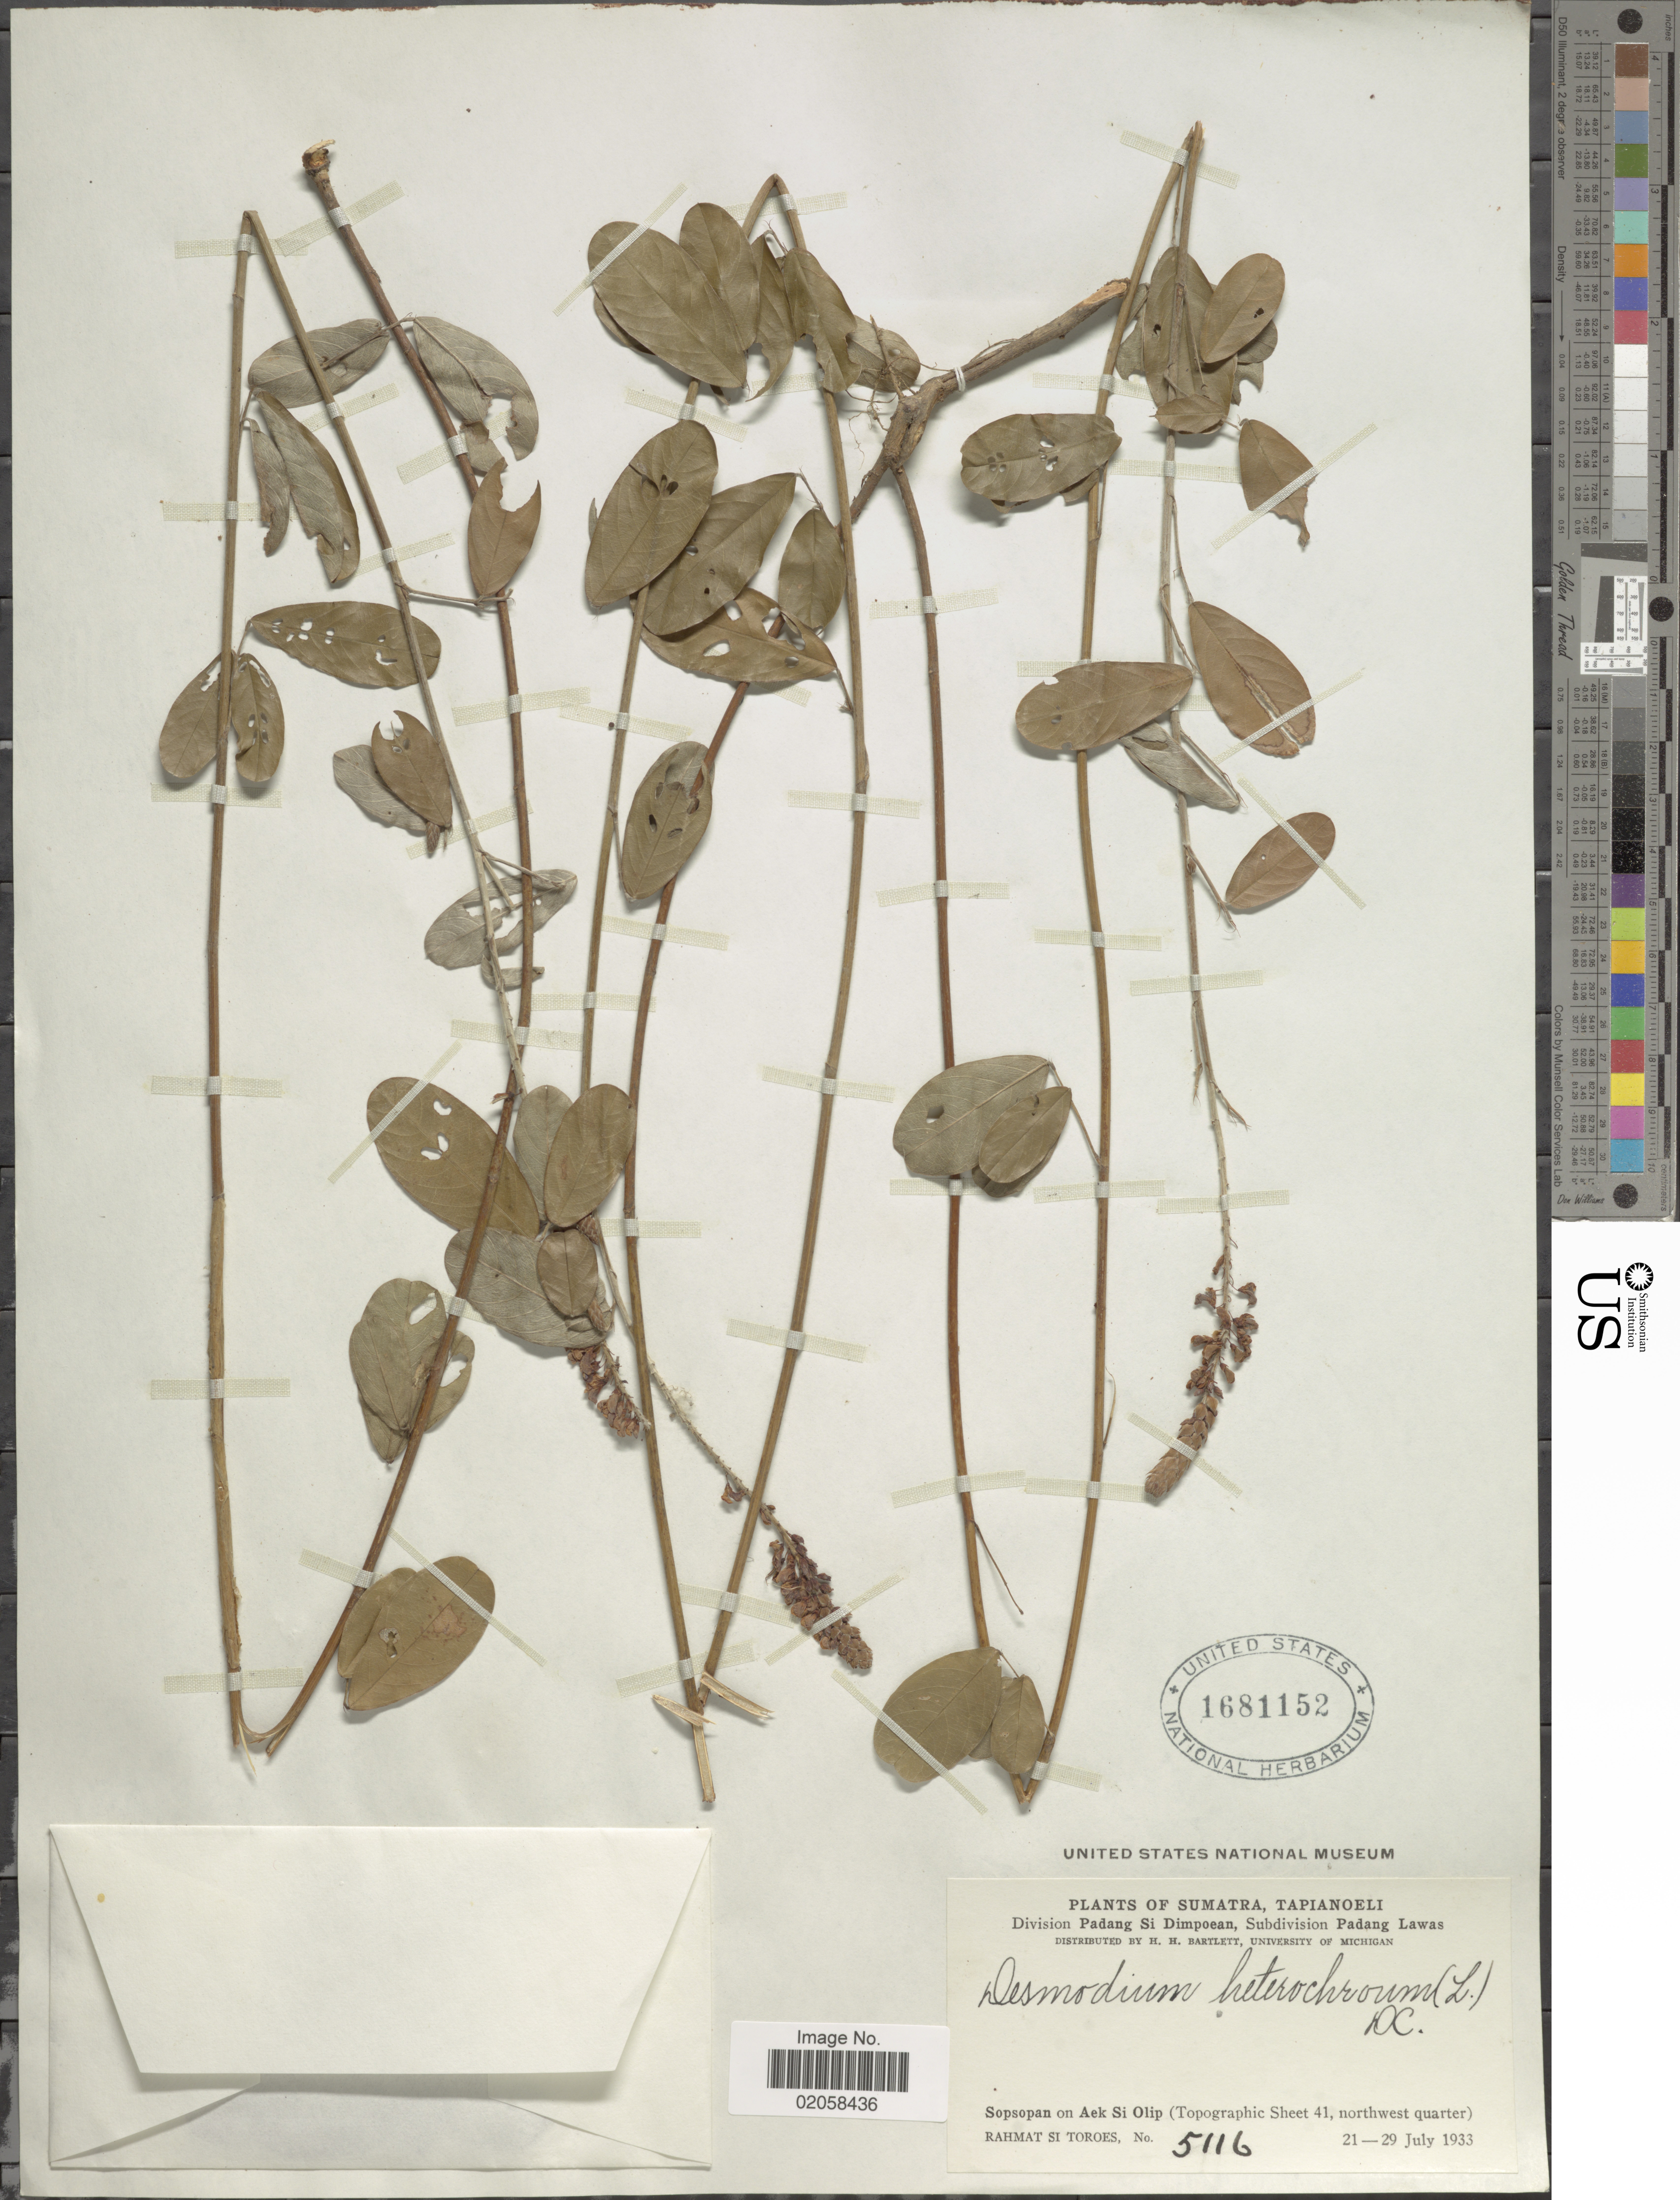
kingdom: Plantae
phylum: Tracheophyta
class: Magnoliopsida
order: Fabales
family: Fabaceae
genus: Grona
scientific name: Grona heterocarpos var. strigosa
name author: (Meeuwen) H. Ohashi & K. Ohashi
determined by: Strong, Mark T., (BOT), Smithsonian Institution - National Museum of Natural History (UNITED STATES)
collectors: Rahmat Si Boeea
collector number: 5116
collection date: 1933-07-21/1933-07-29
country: Indonesia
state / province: Sumatra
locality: Tapianoeli, Sopsopan on Aek Si Olip (Topgraphic Sheet 41, northwest quarter).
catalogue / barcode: US 1681152